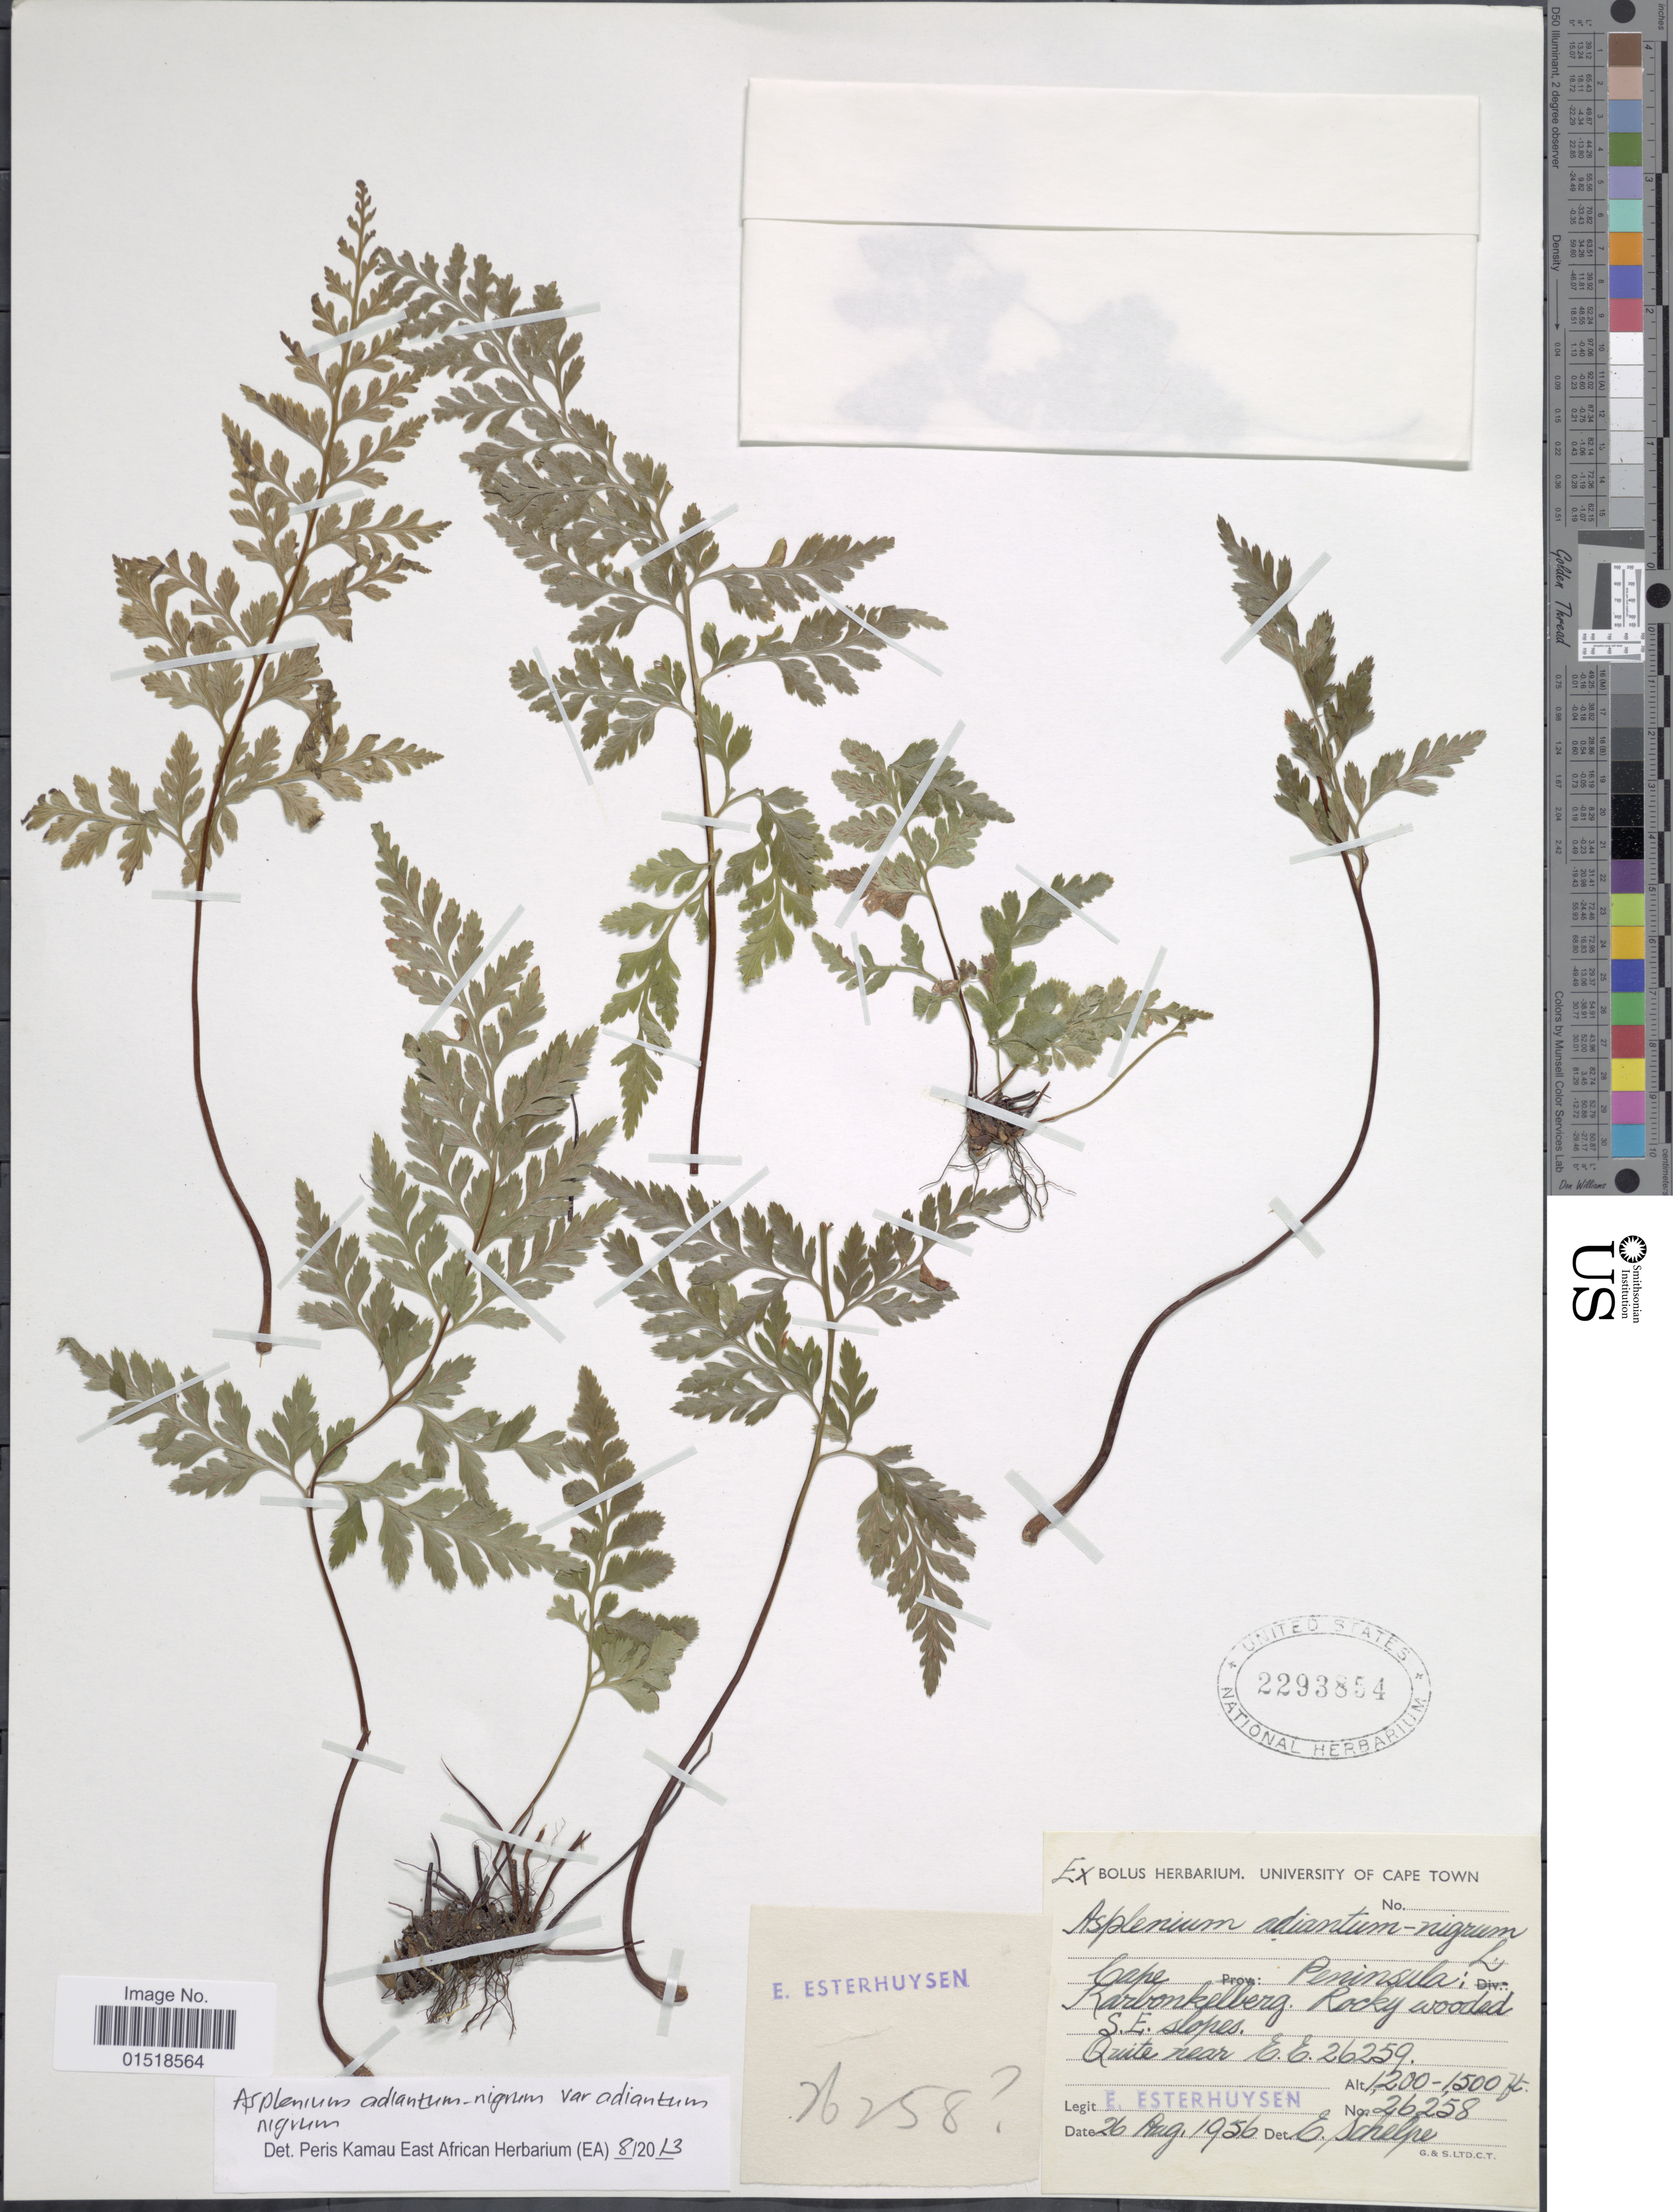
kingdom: Plantae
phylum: Tracheophyta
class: Polypodiopsida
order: Polypodiales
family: Aspleniaceae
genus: Asplenium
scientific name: Asplenium adiantum-nigrum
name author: L.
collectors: E. E. Esterhuysen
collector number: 26258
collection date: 1956-08-26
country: South Africa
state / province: Western Cape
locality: Cape Peninsula: Karbonkelberg. Rocky wooded S.E. slopes.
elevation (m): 366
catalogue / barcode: US 2293854